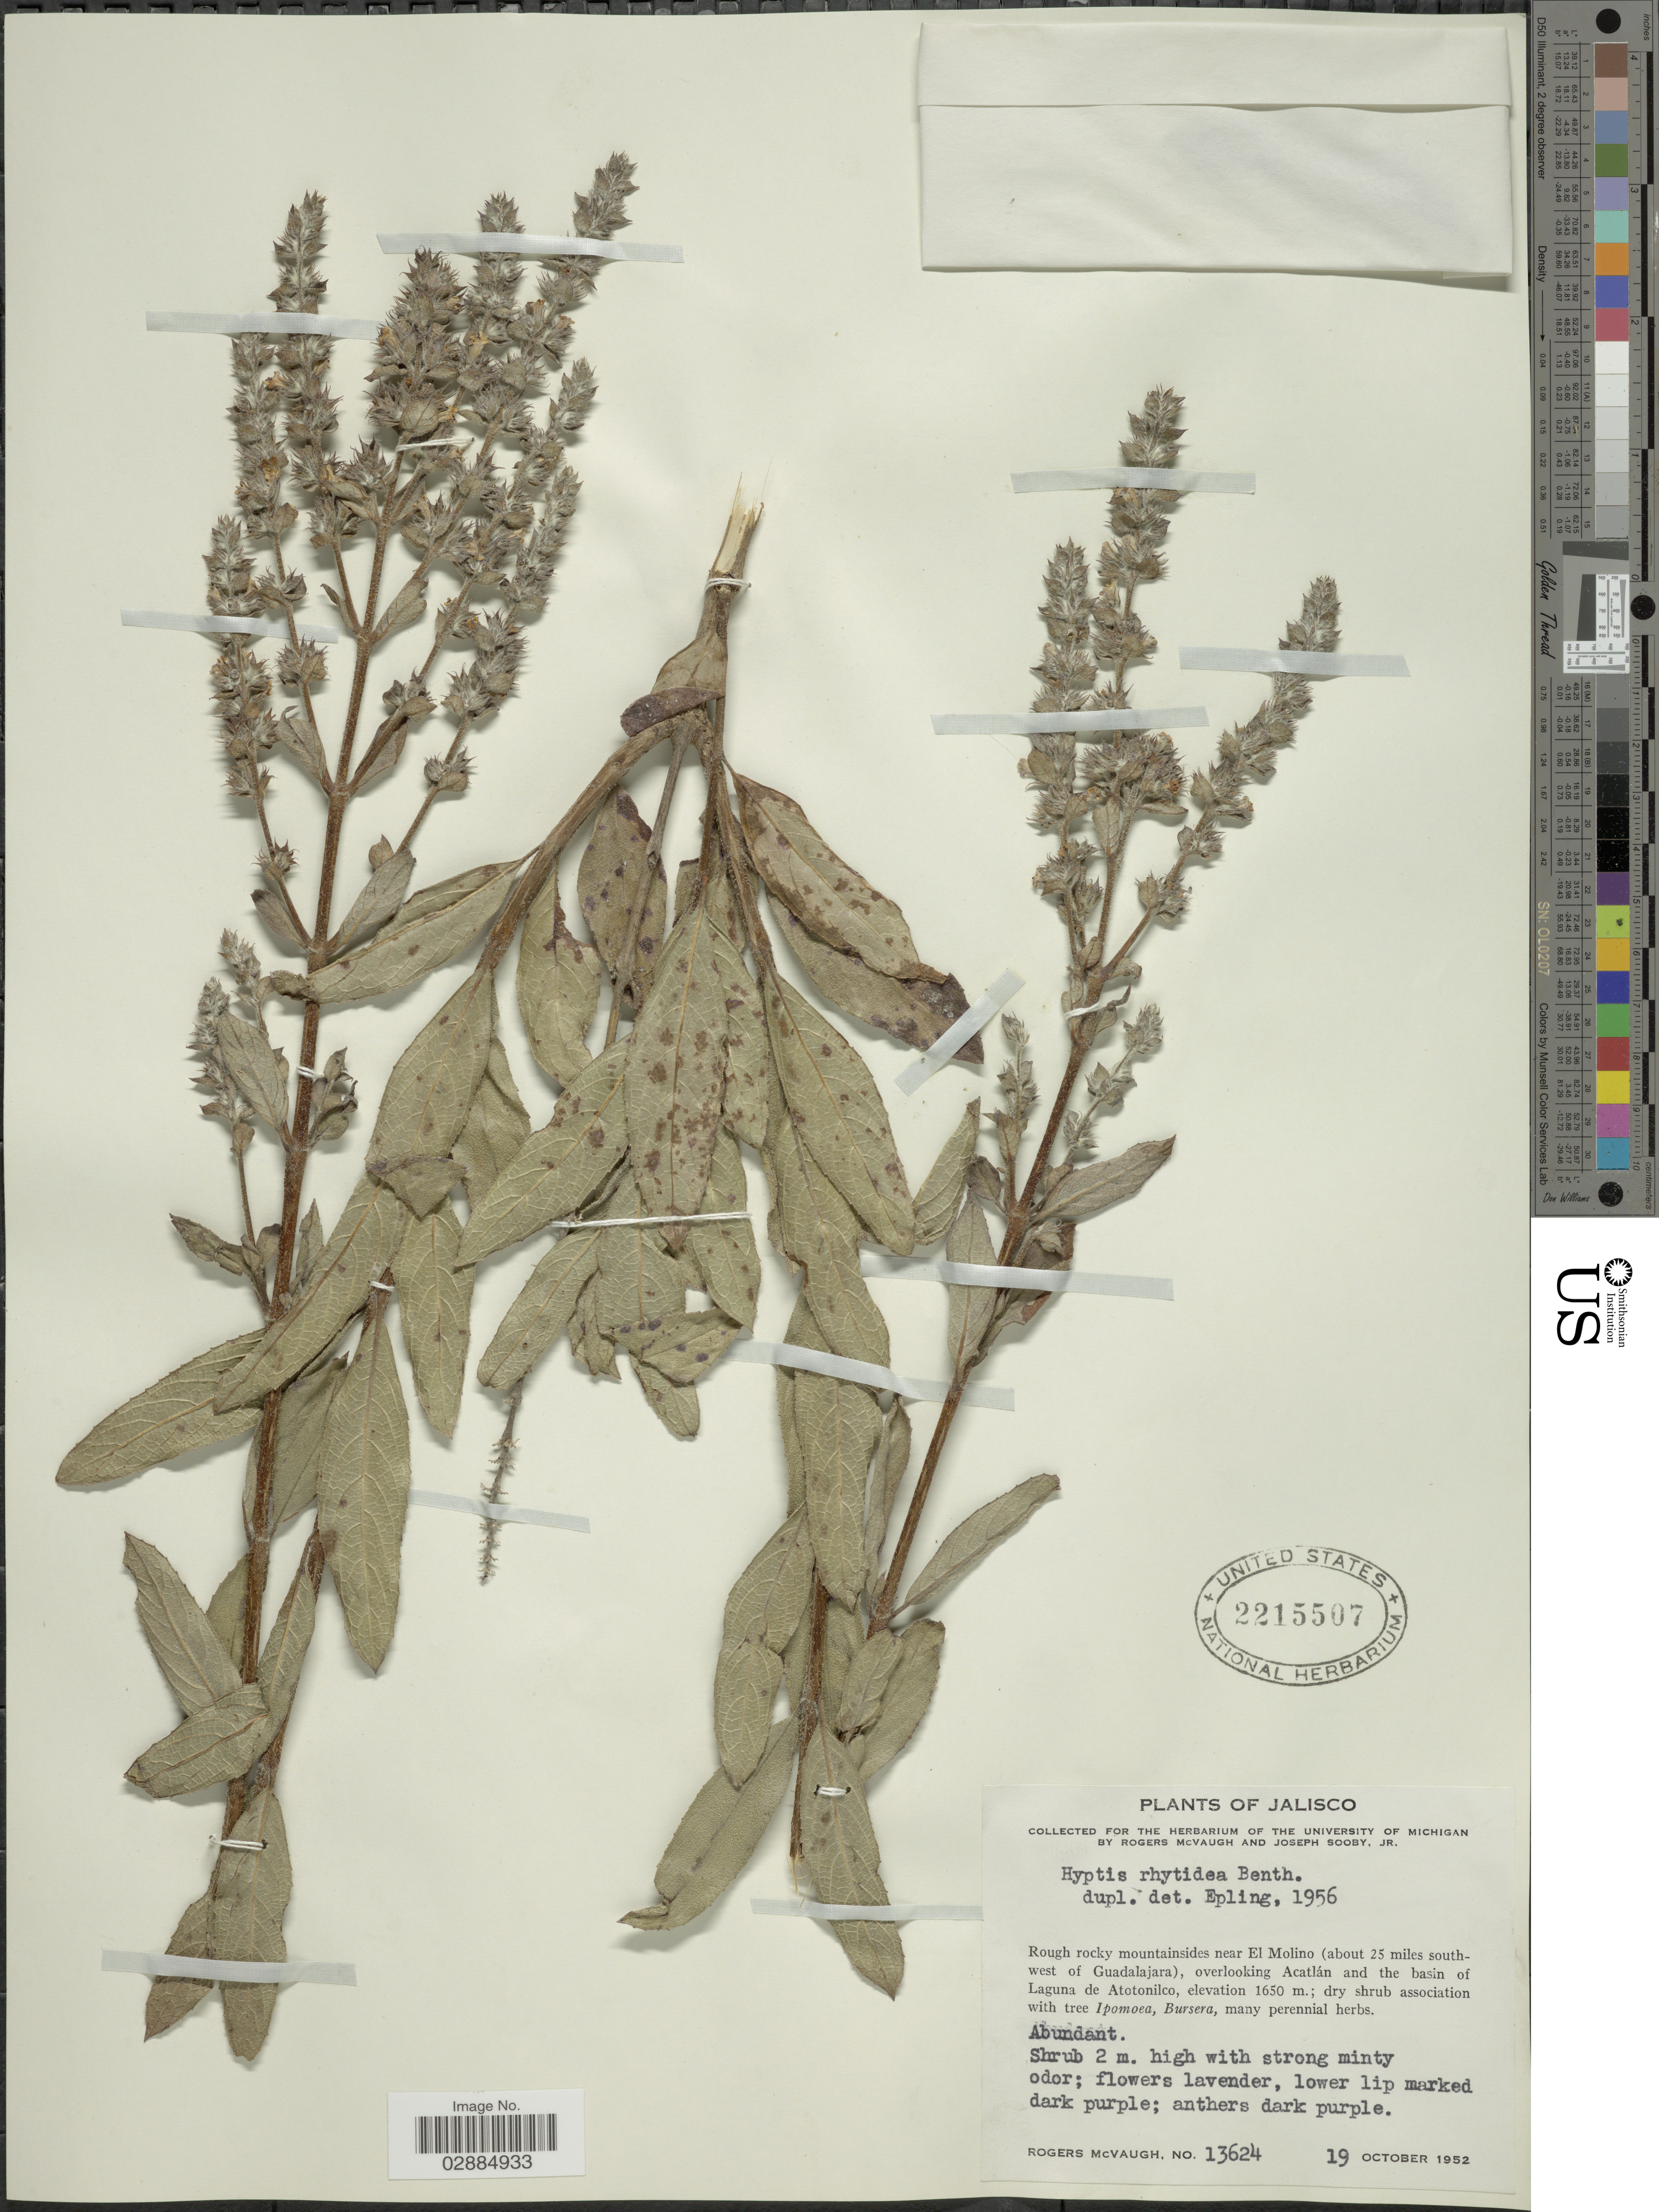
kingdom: Plantae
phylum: Tracheophyta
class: Magnoliopsida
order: Lamiales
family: Lamiaceae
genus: Hyptis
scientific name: Hyptis rhytidea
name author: Benth.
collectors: R. McVaugh & J. Sooby Jr.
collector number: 13624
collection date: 1952-10-19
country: Mexico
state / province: Jalisco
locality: Rough rocky mountainsides near El Molina (about 25 miles southwest of Guadalajara), overlooking Acatlán and the basin of Laguna de Atotonilco.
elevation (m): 1650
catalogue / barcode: US 2215507